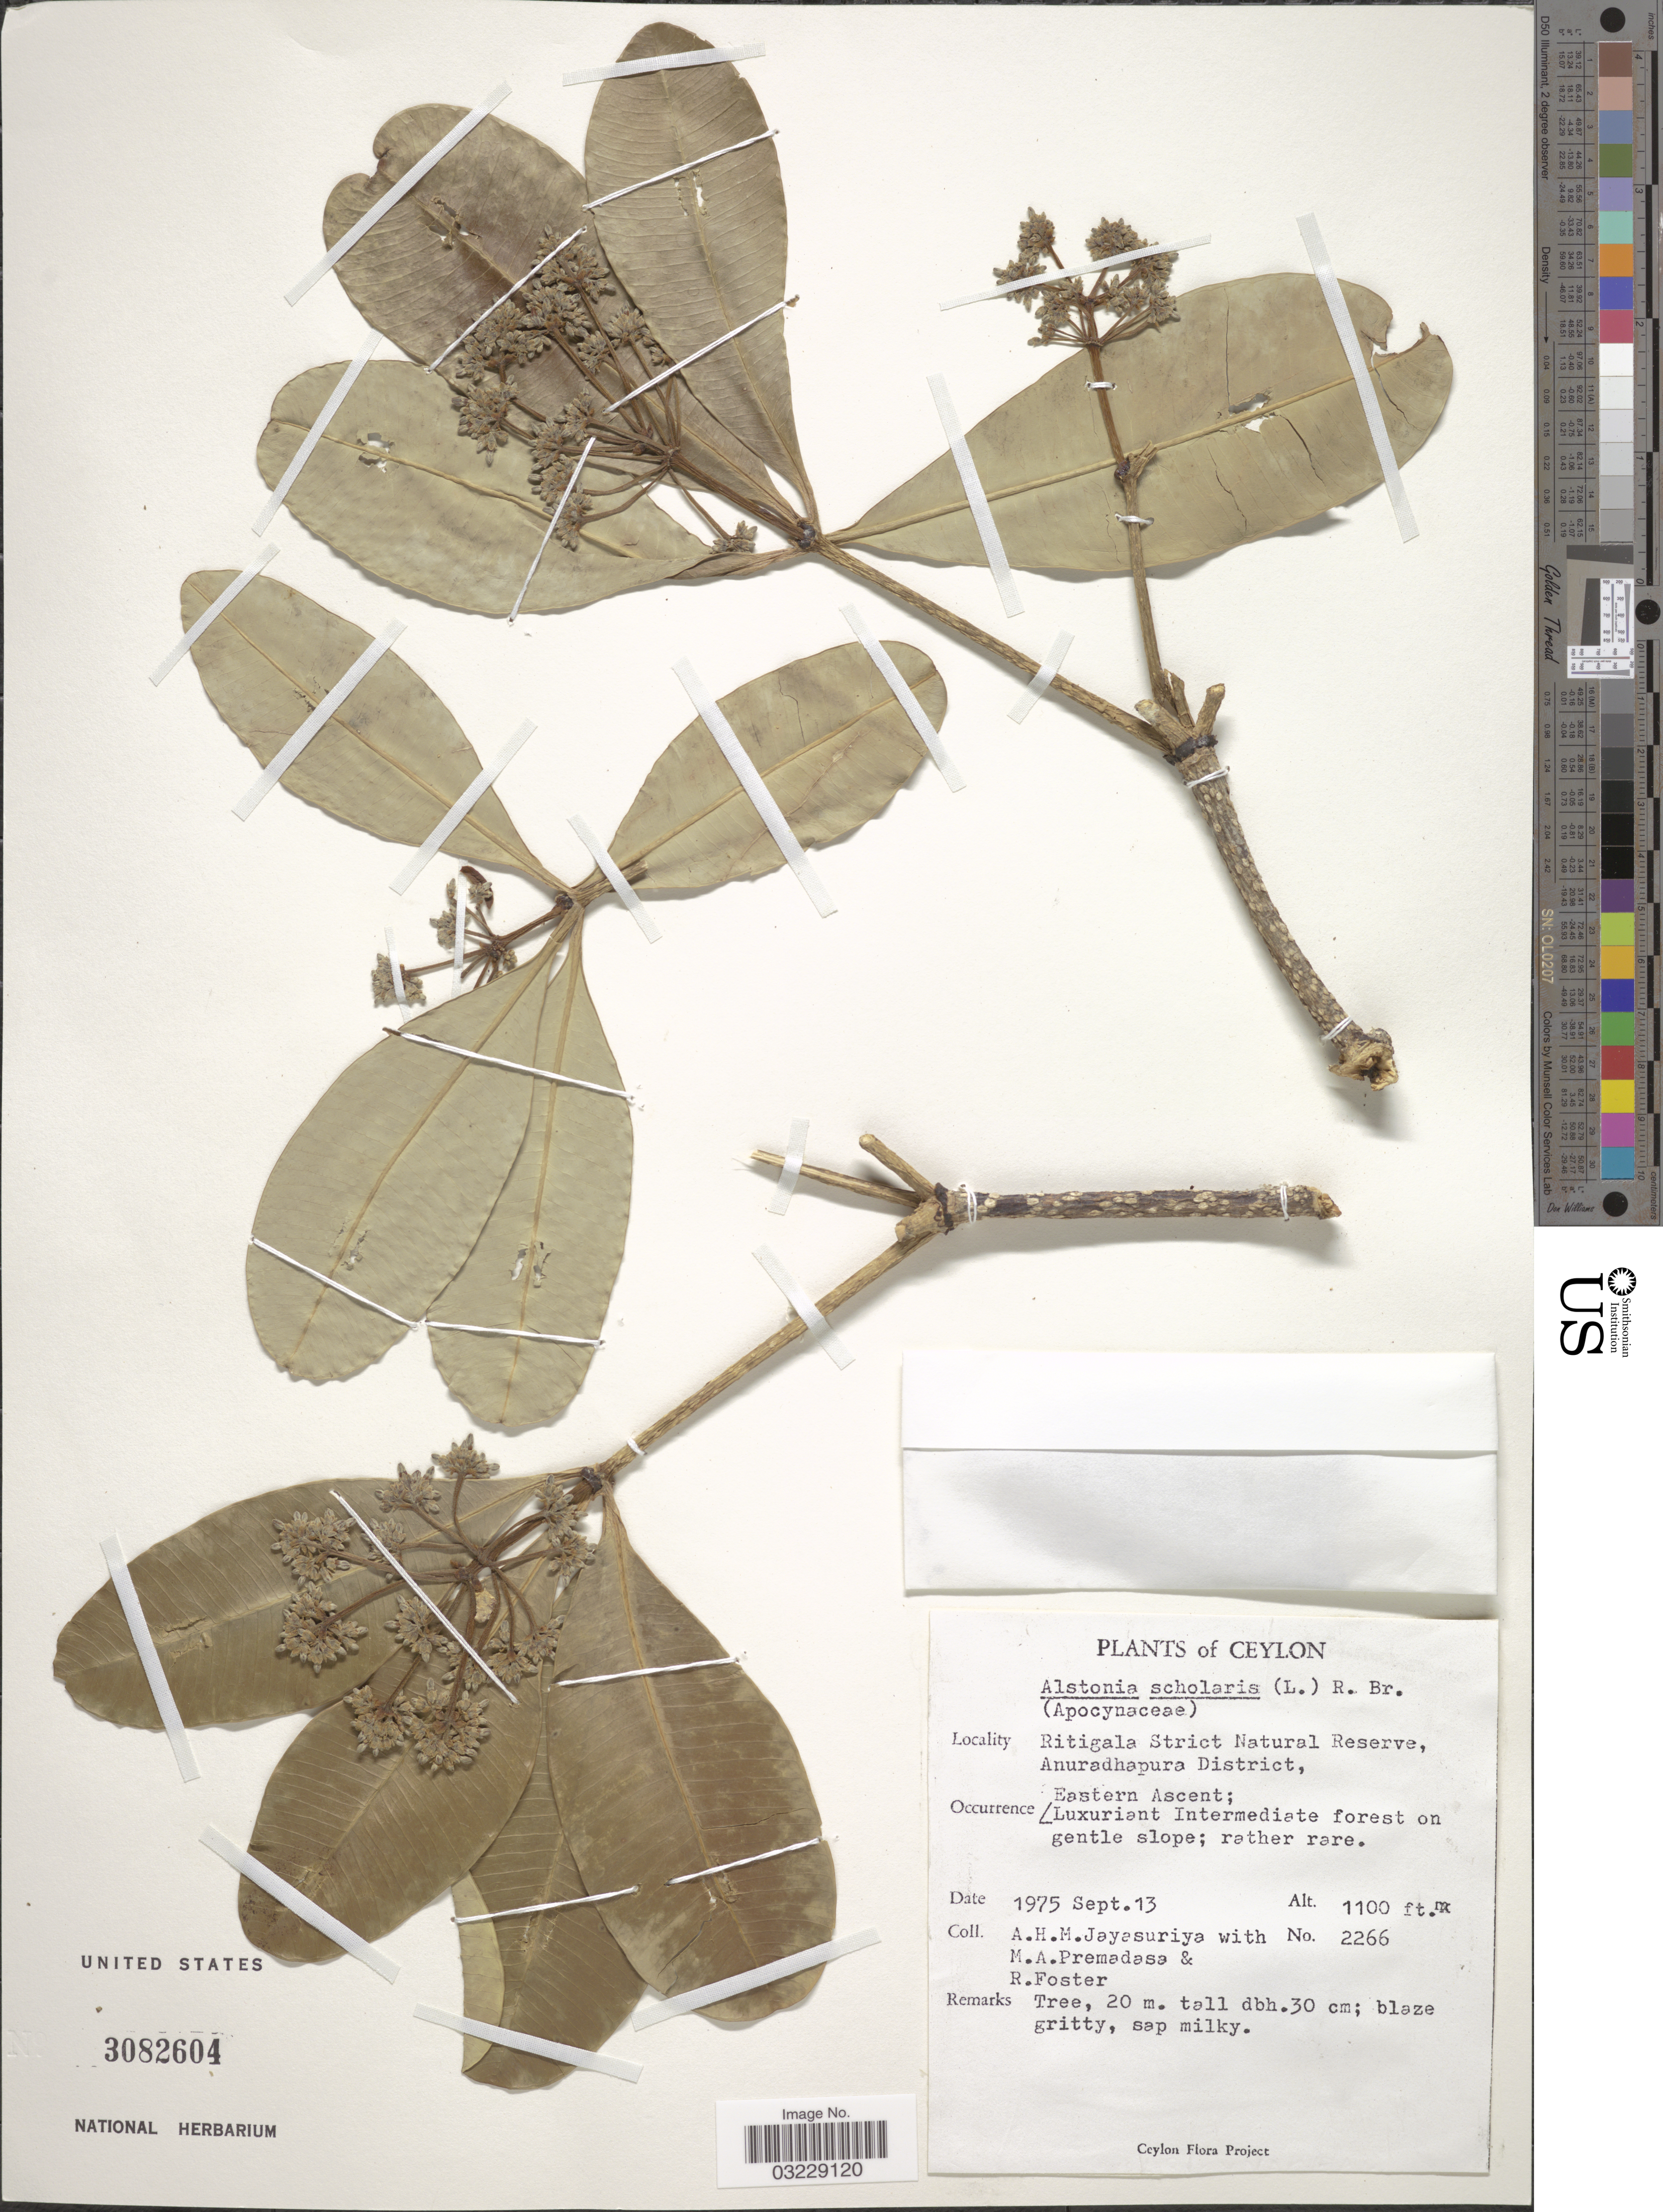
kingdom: Plantae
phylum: Tracheophyta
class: Magnoliopsida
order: Gentianales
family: Apocynaceae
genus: Alstonia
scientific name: Alstonia scholaris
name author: (L.) R. Br.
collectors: A. H. Jayasuriya, M. Premadasa & R. Foster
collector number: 2266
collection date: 1975-09-13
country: Sri Lanka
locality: Ceylon. Ritigala Strict Natural Reserve, Anuradhapura District.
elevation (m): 335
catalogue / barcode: US 3082604